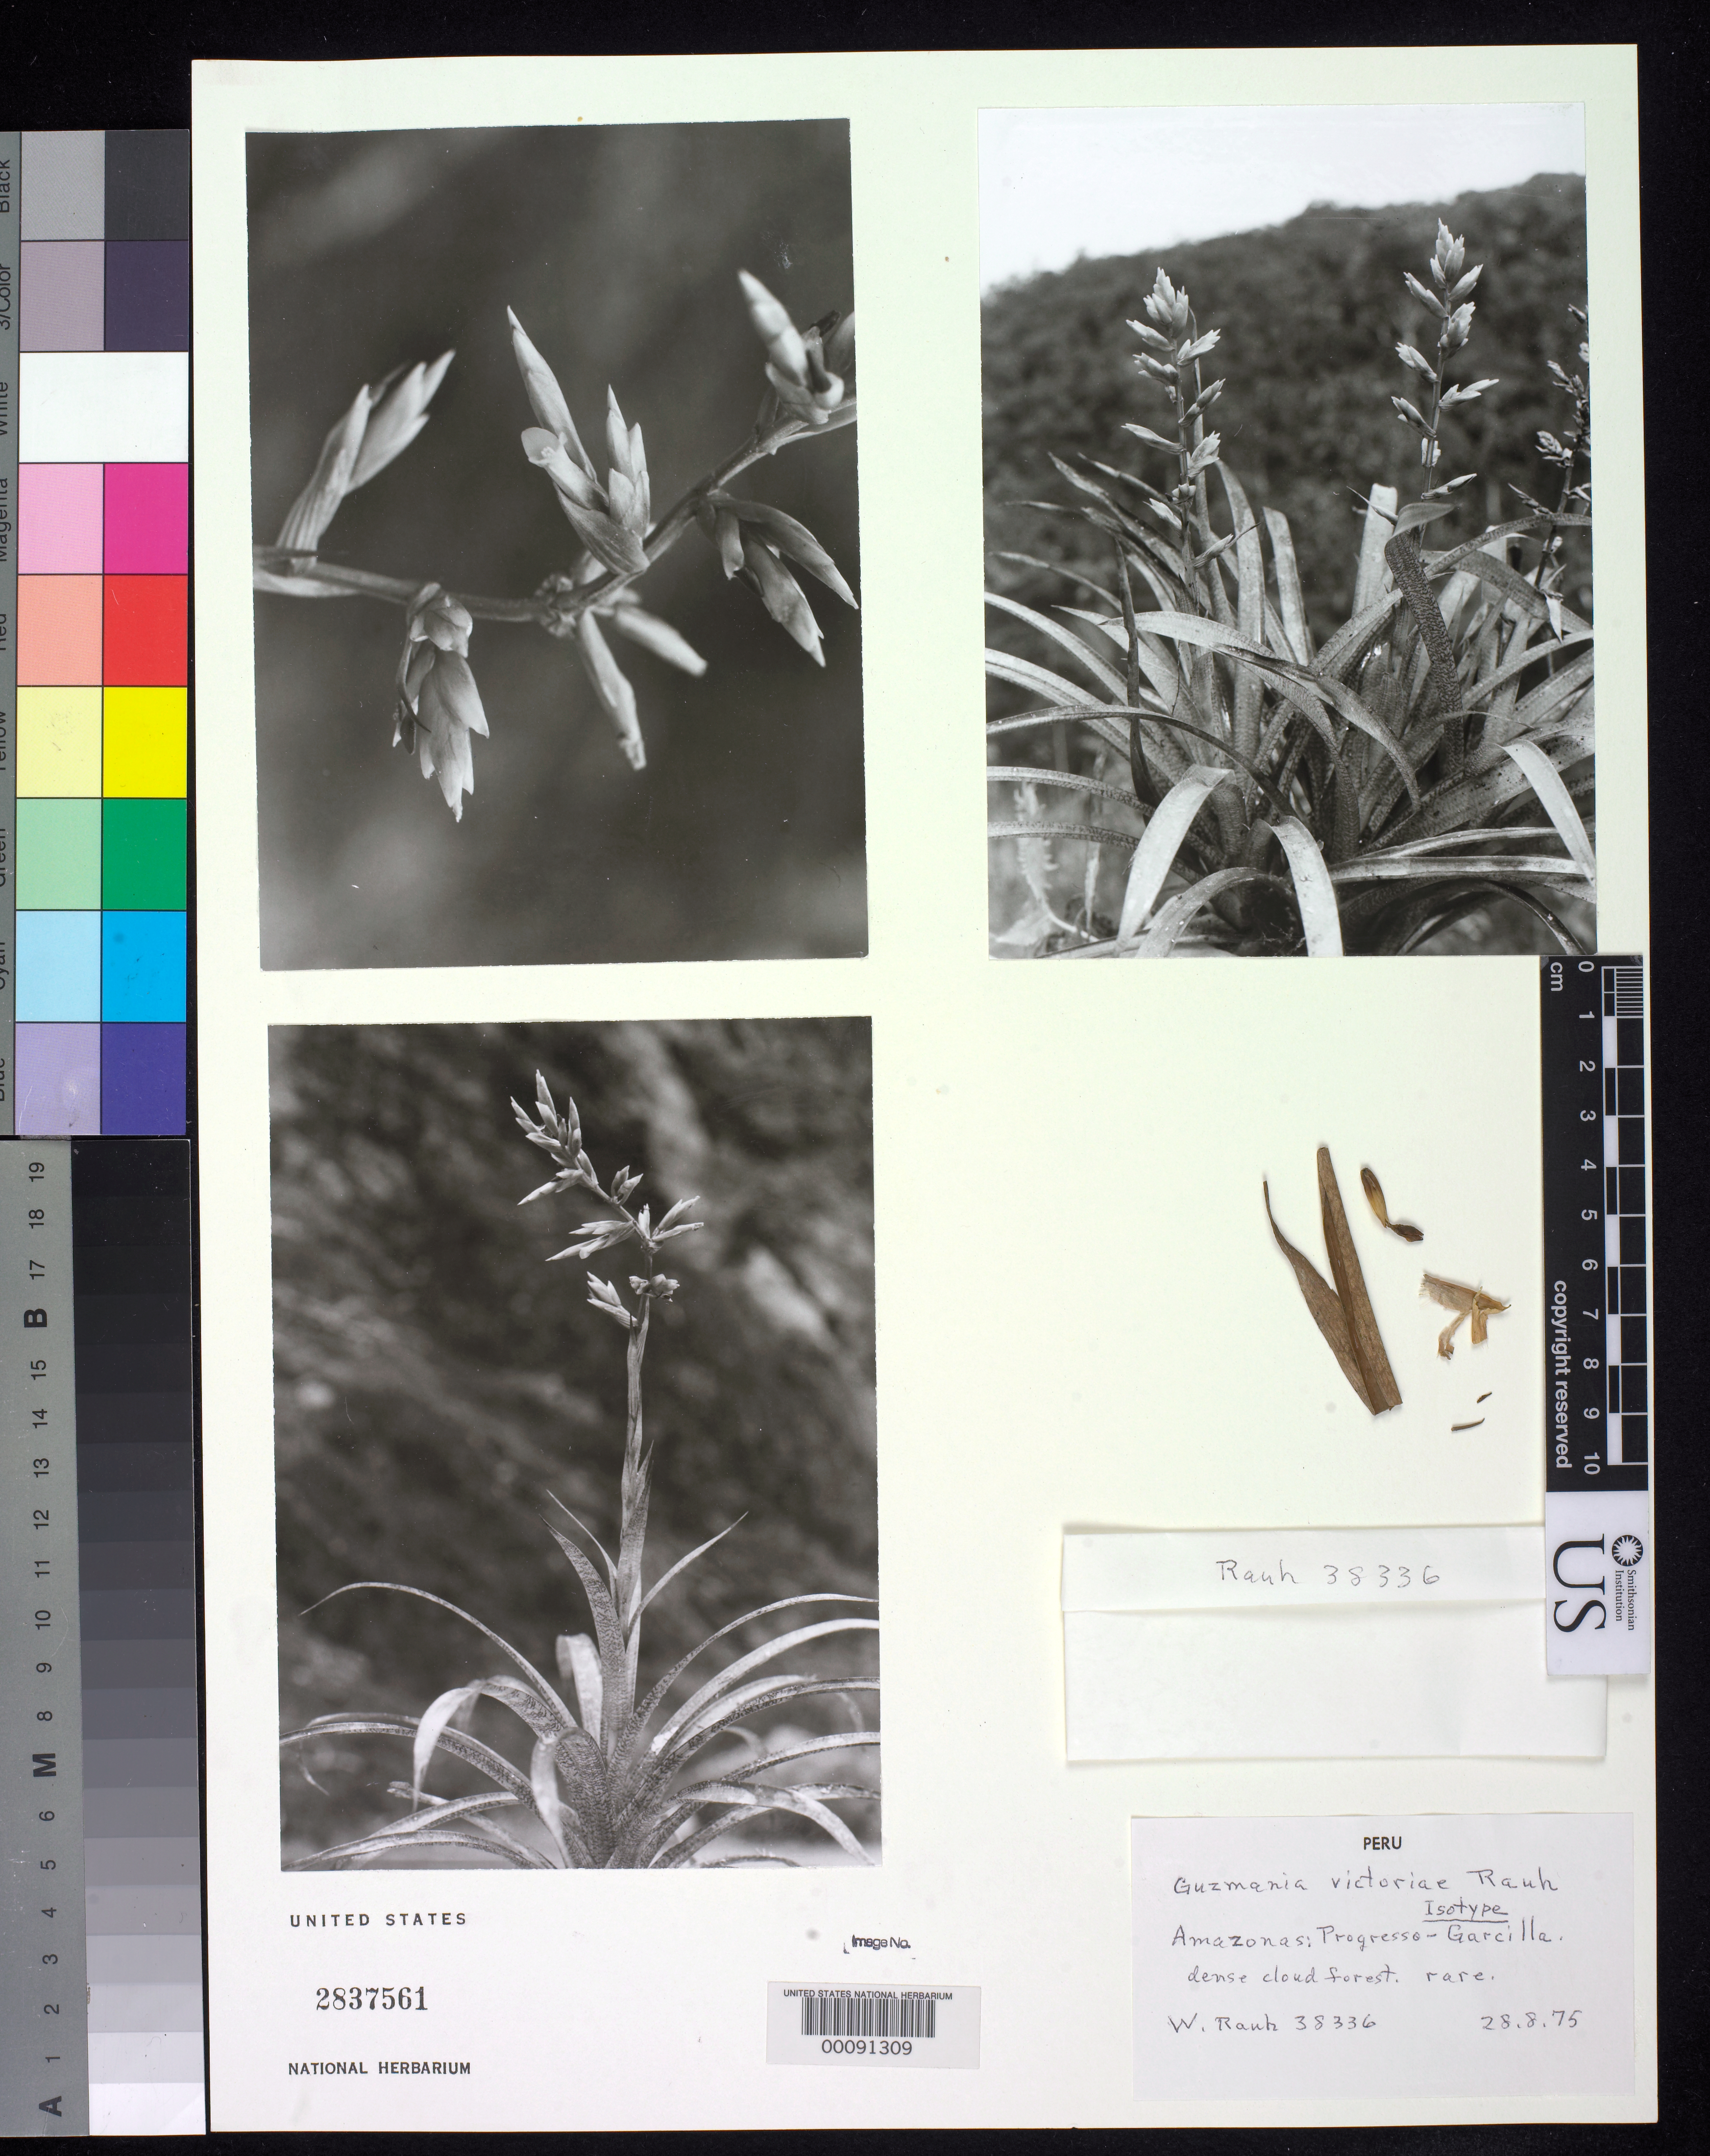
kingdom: Plantae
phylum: Tracheophyta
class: Liliopsida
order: Poales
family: Bromeliaceae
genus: Guzmania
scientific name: Guzmania victoriae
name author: Rauh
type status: Isotype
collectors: W. Rauh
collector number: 38336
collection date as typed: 28 Aug 1975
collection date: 1975-08-28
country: Peru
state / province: Amazonas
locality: Progresso-Garcilla, near Campamento Garcilla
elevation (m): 2200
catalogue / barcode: US 2837561